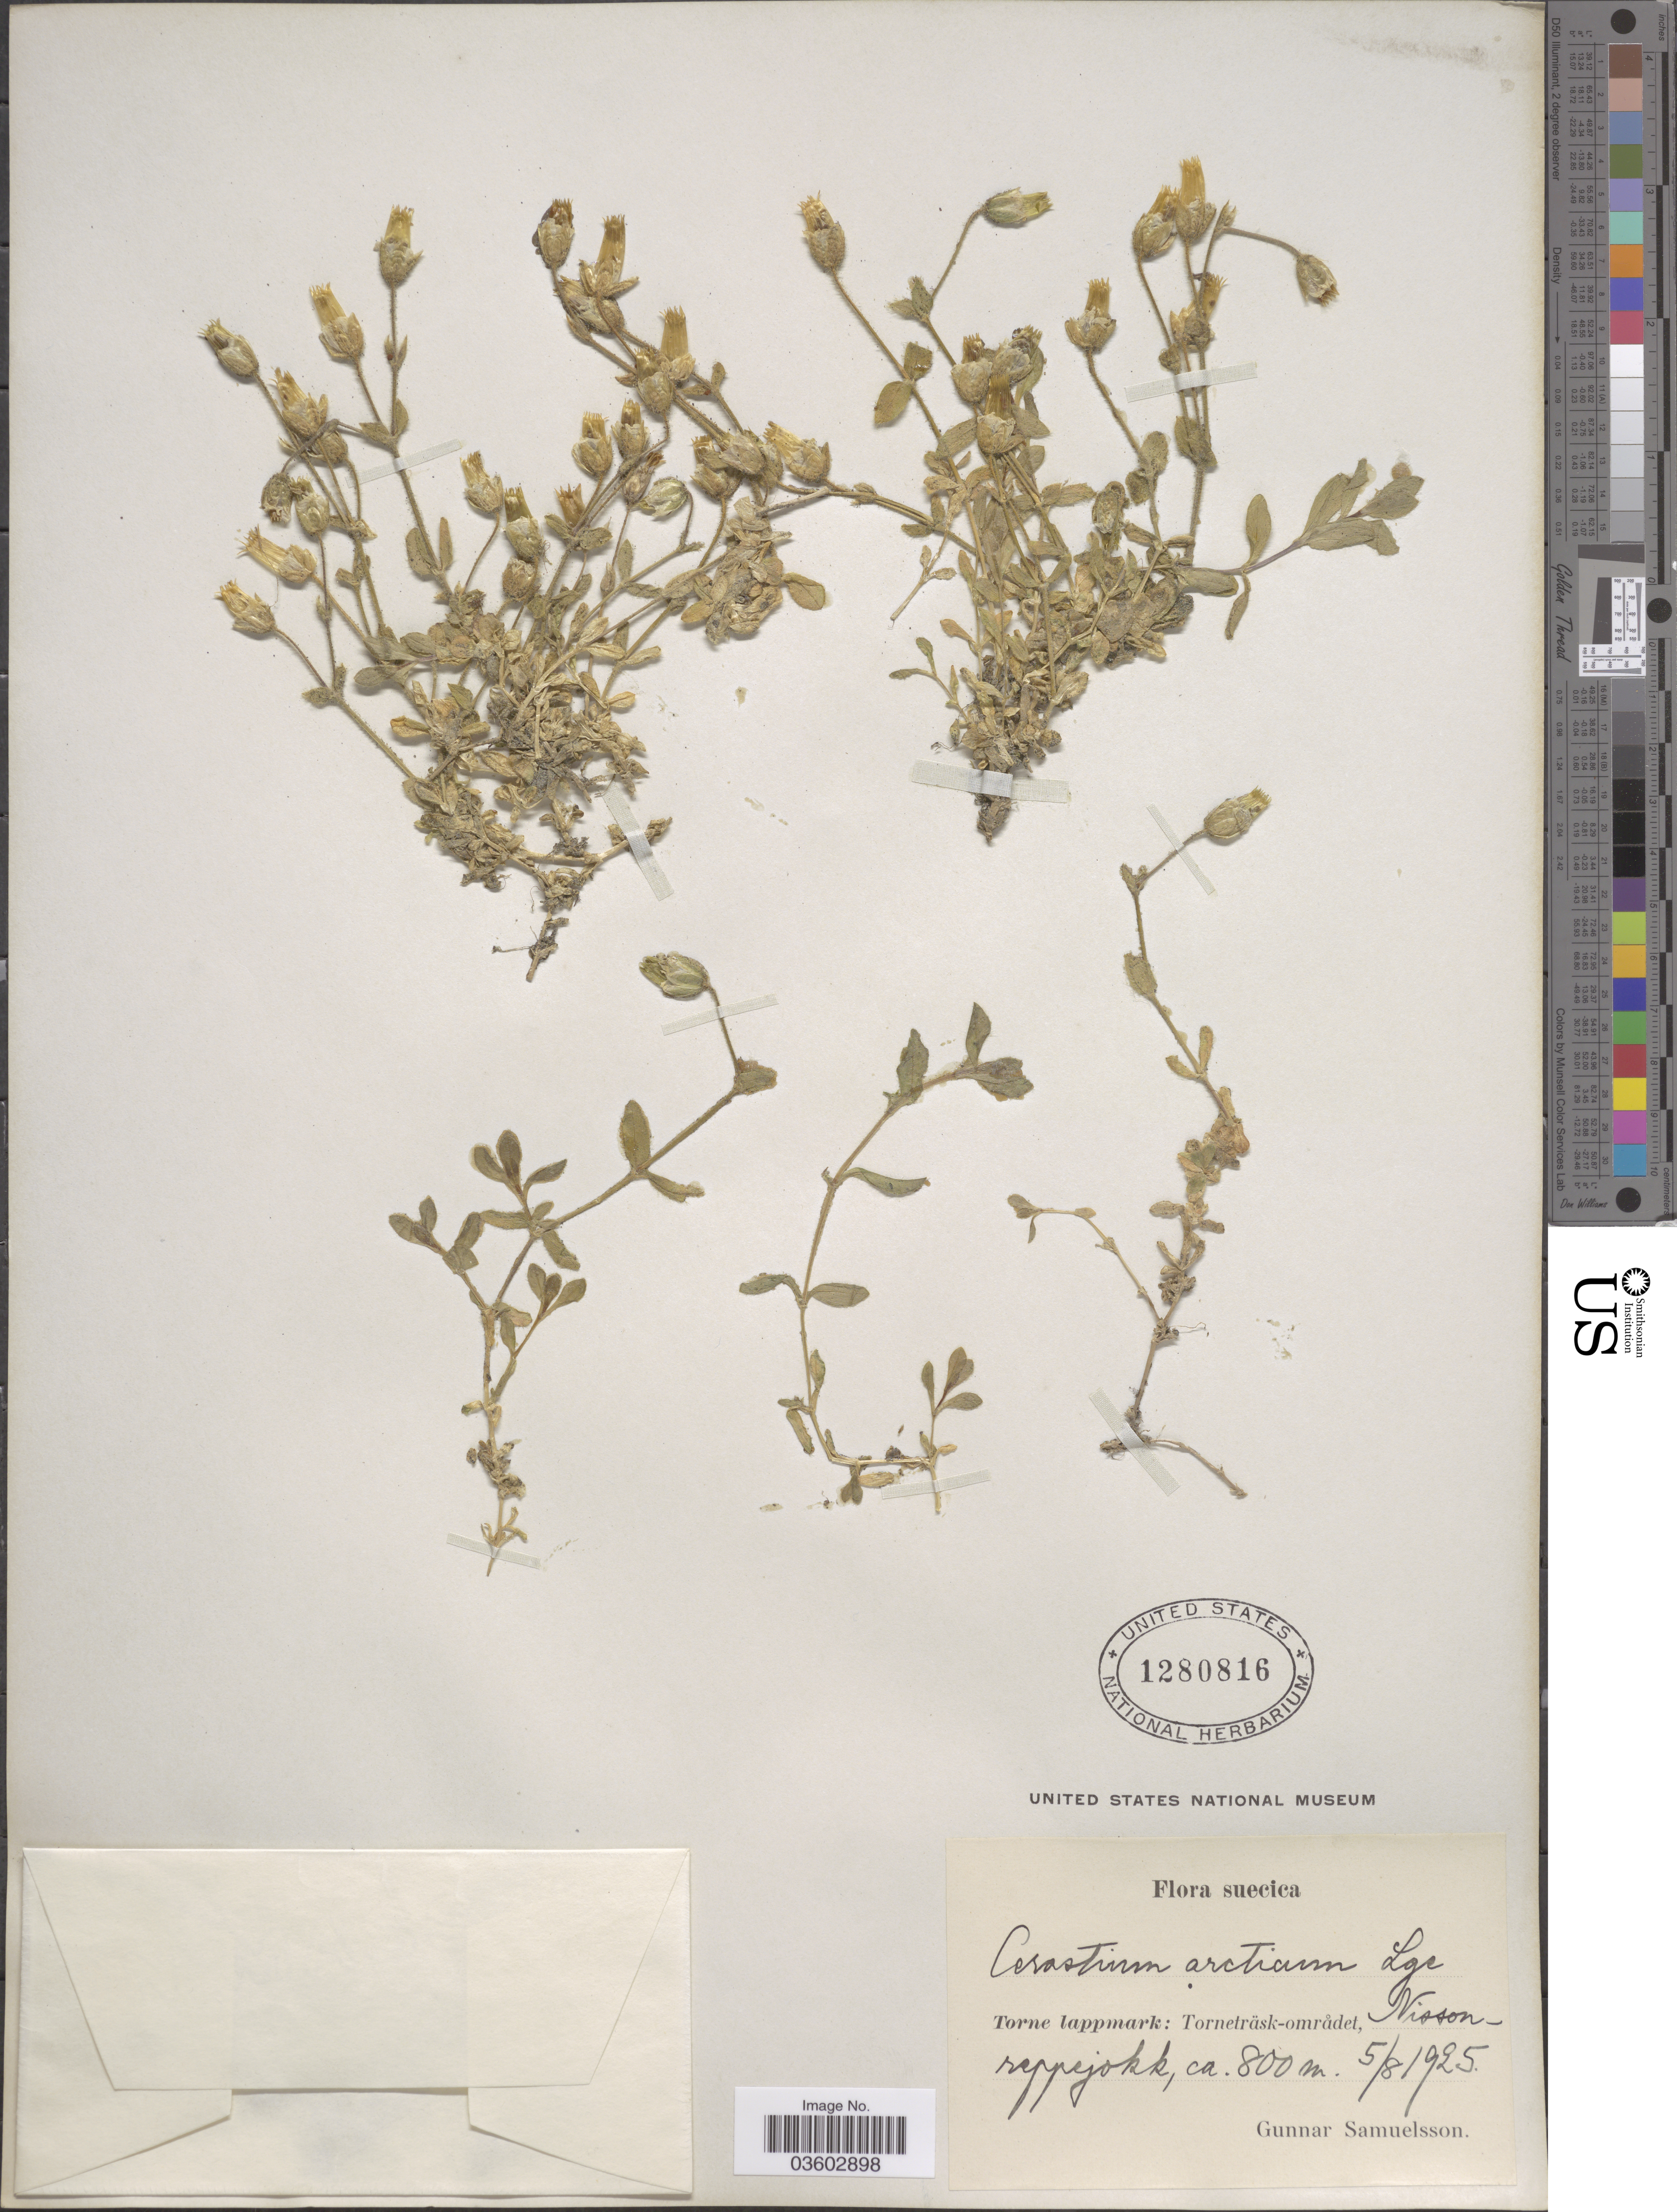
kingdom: Plantae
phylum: Tracheophyta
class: Magnoliopsida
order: Caryophyllales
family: Caryophyllaceae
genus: Cerastium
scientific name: Cerastium arcticum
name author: Lange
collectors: G. Samuelsson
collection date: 1925-08-05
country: Sweden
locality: Suecica. Torne lappmark: Torneträsk-området, Nissonreppejokk.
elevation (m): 800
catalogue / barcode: US 1280816